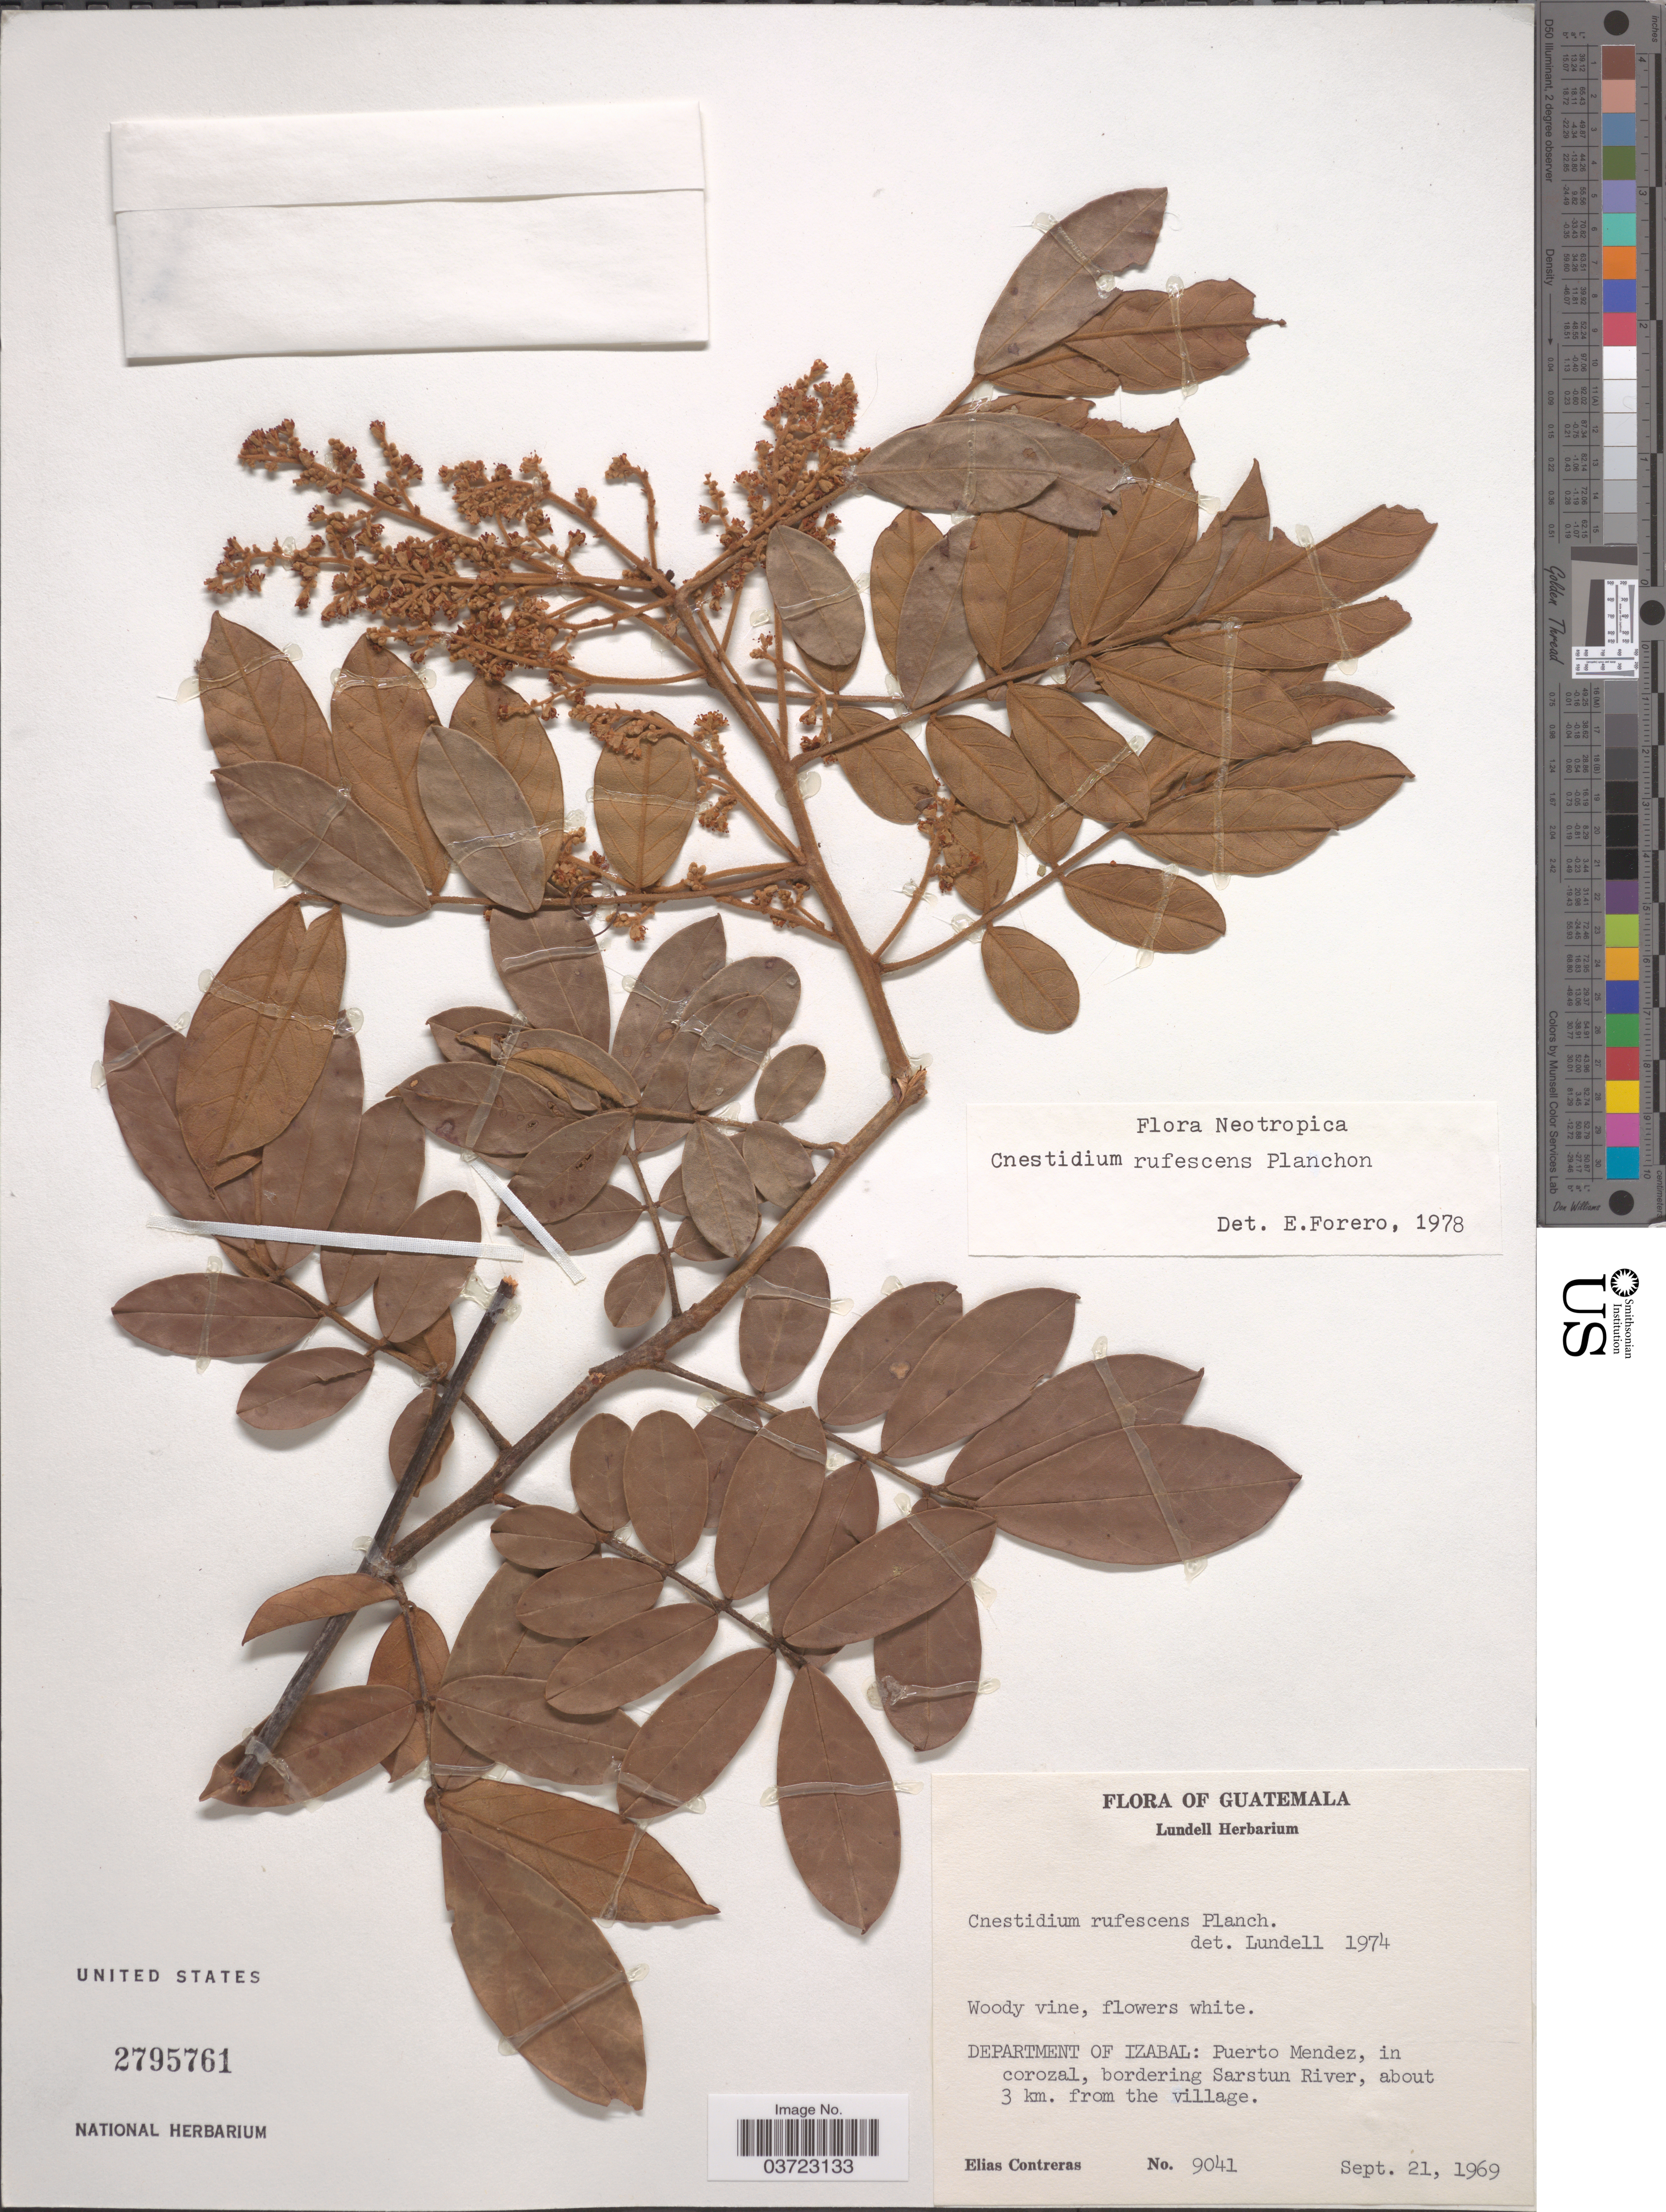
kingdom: Plantae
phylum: Tracheophyta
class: Magnoliopsida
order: Oxalidales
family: Connaraceae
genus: Cnestidium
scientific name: Cnestidium rufescens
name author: Planch.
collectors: E. Contreras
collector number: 9041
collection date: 1969-09-21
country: Guatemala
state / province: Izabal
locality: Department of Izabal: Puerto Mendez, in corozal, bordering Sarstun River, about 3 km. from the village.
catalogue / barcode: US 2795761